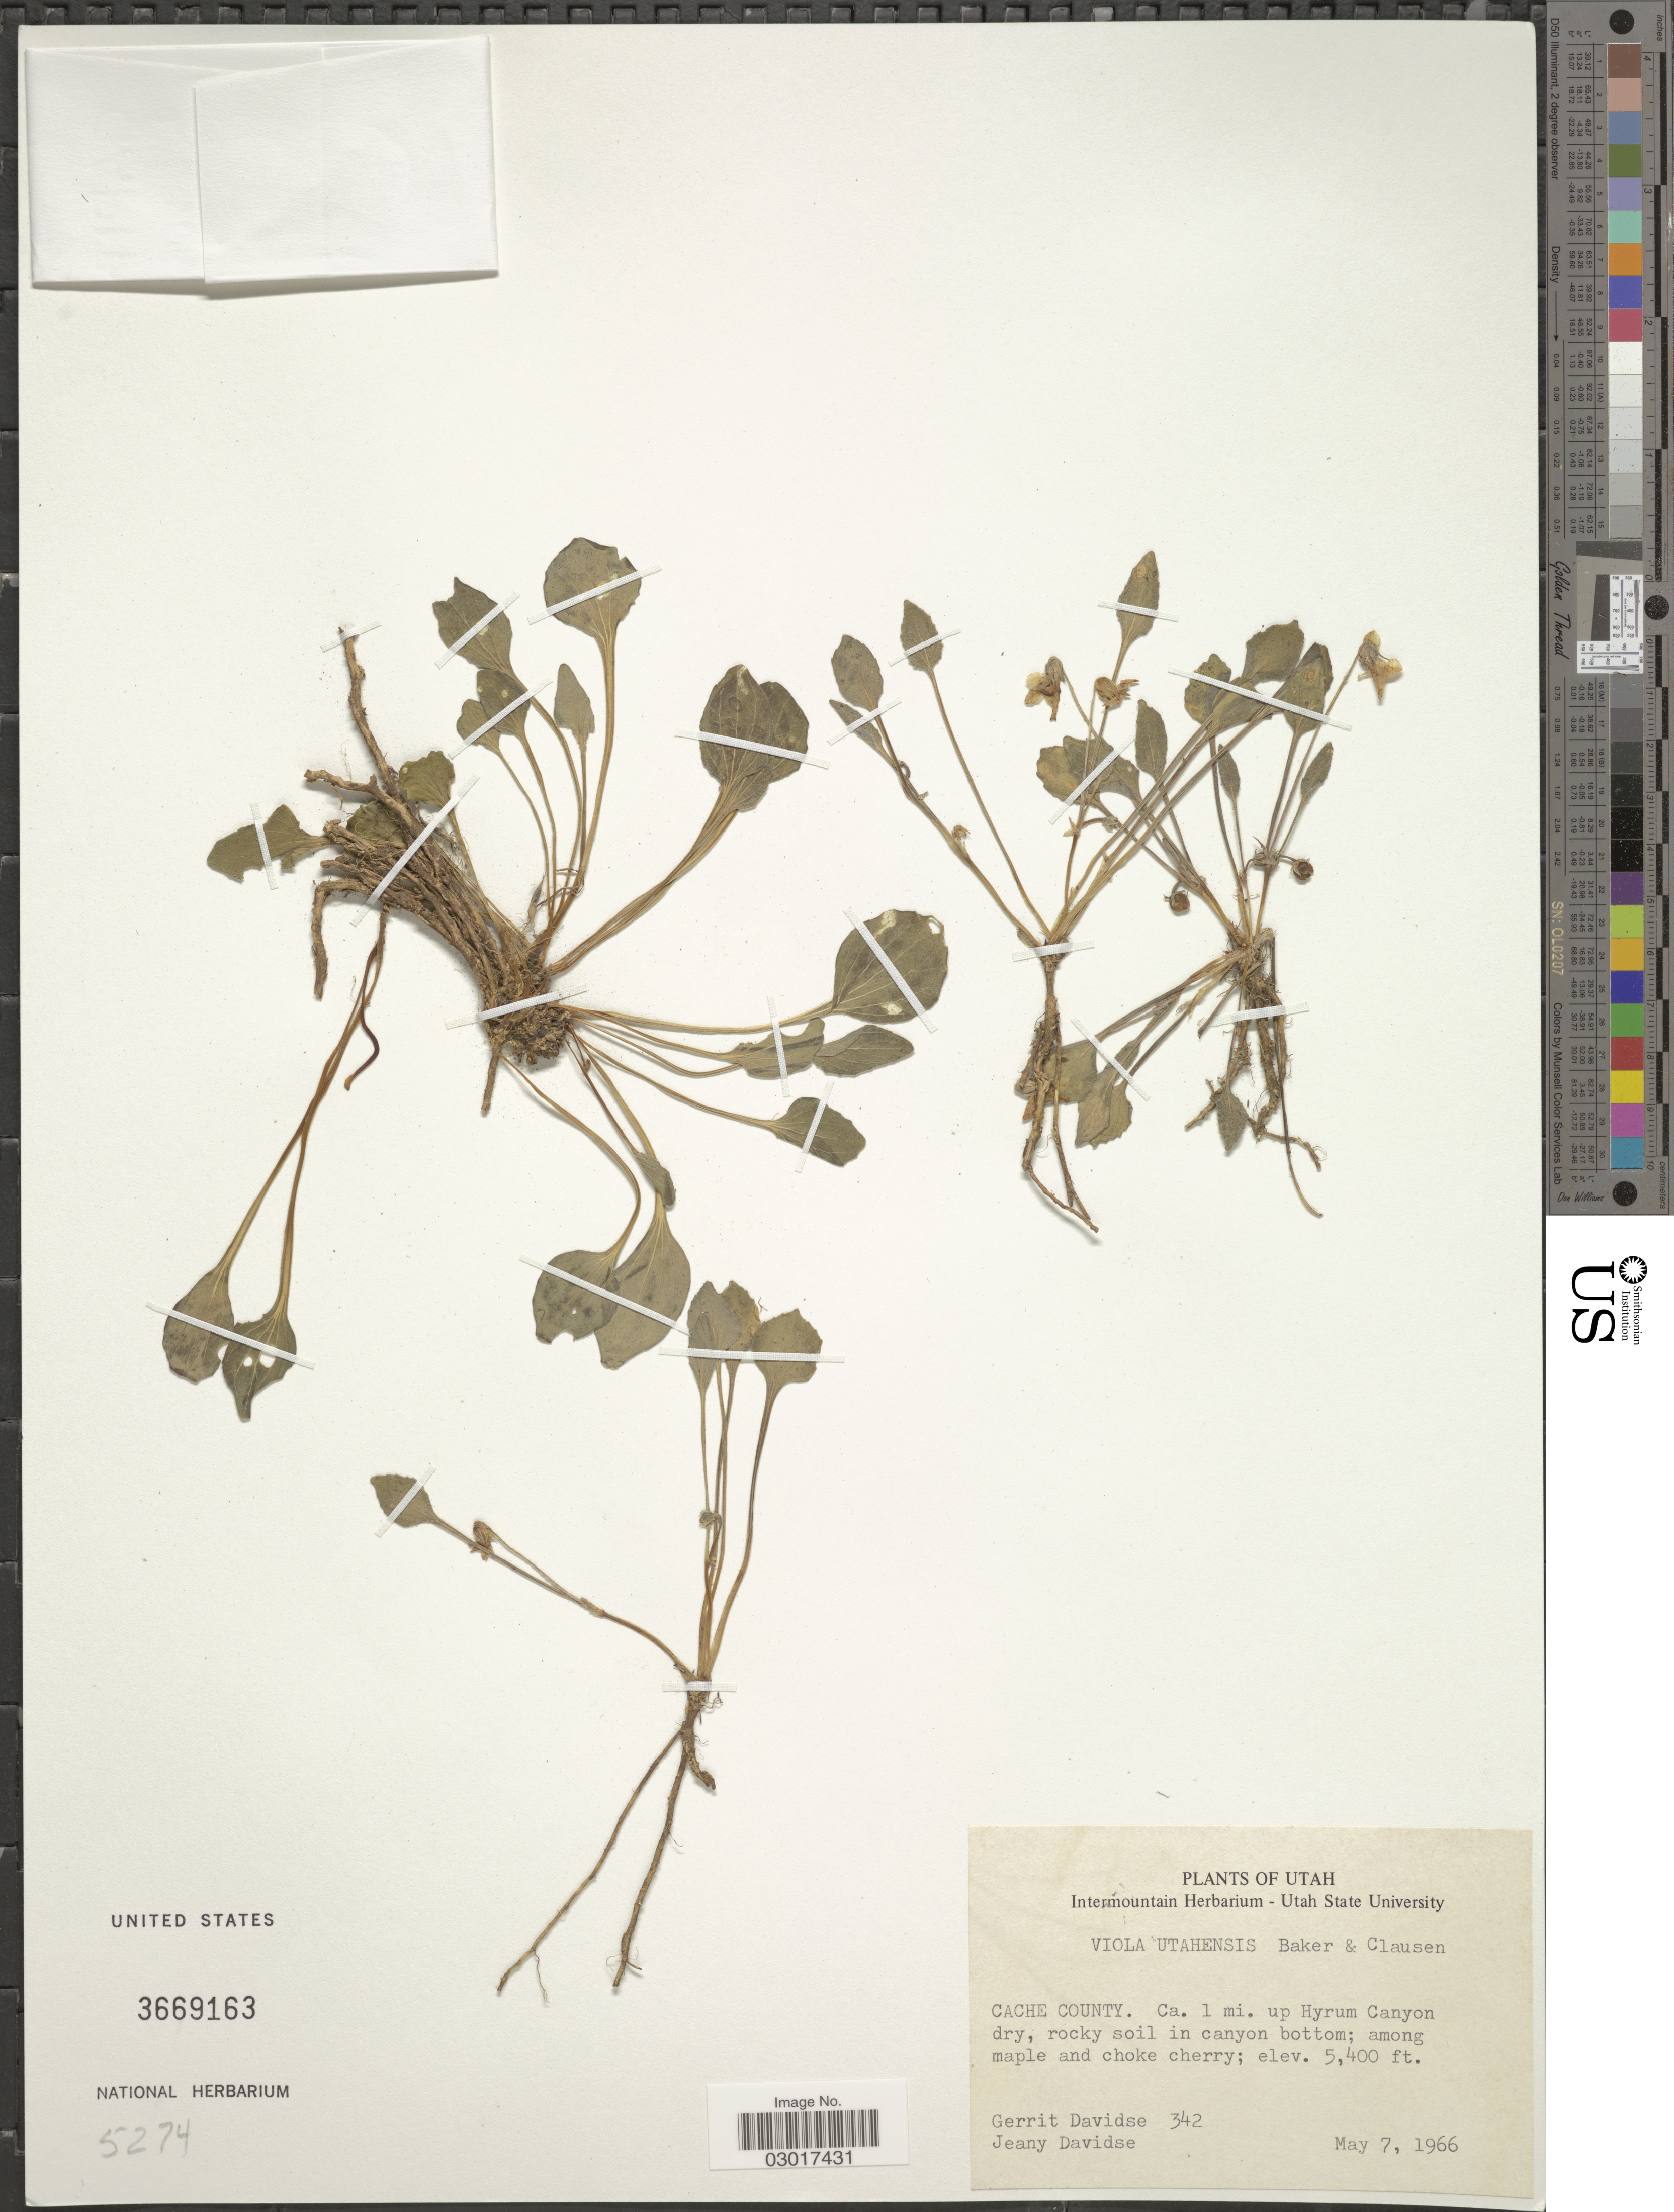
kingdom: Plantae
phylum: Tracheophyta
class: Magnoliopsida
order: Malpighiales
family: Violaceae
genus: Viola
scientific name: Viola utahensis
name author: M.S. Baker & J.C. Clausen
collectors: G. Davidse & J. Davidse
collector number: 342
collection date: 1966-05-07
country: United States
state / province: Utah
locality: Cache County. Ca. 1 mi. up Hyrum Canyon.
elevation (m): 1646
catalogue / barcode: US 3669163